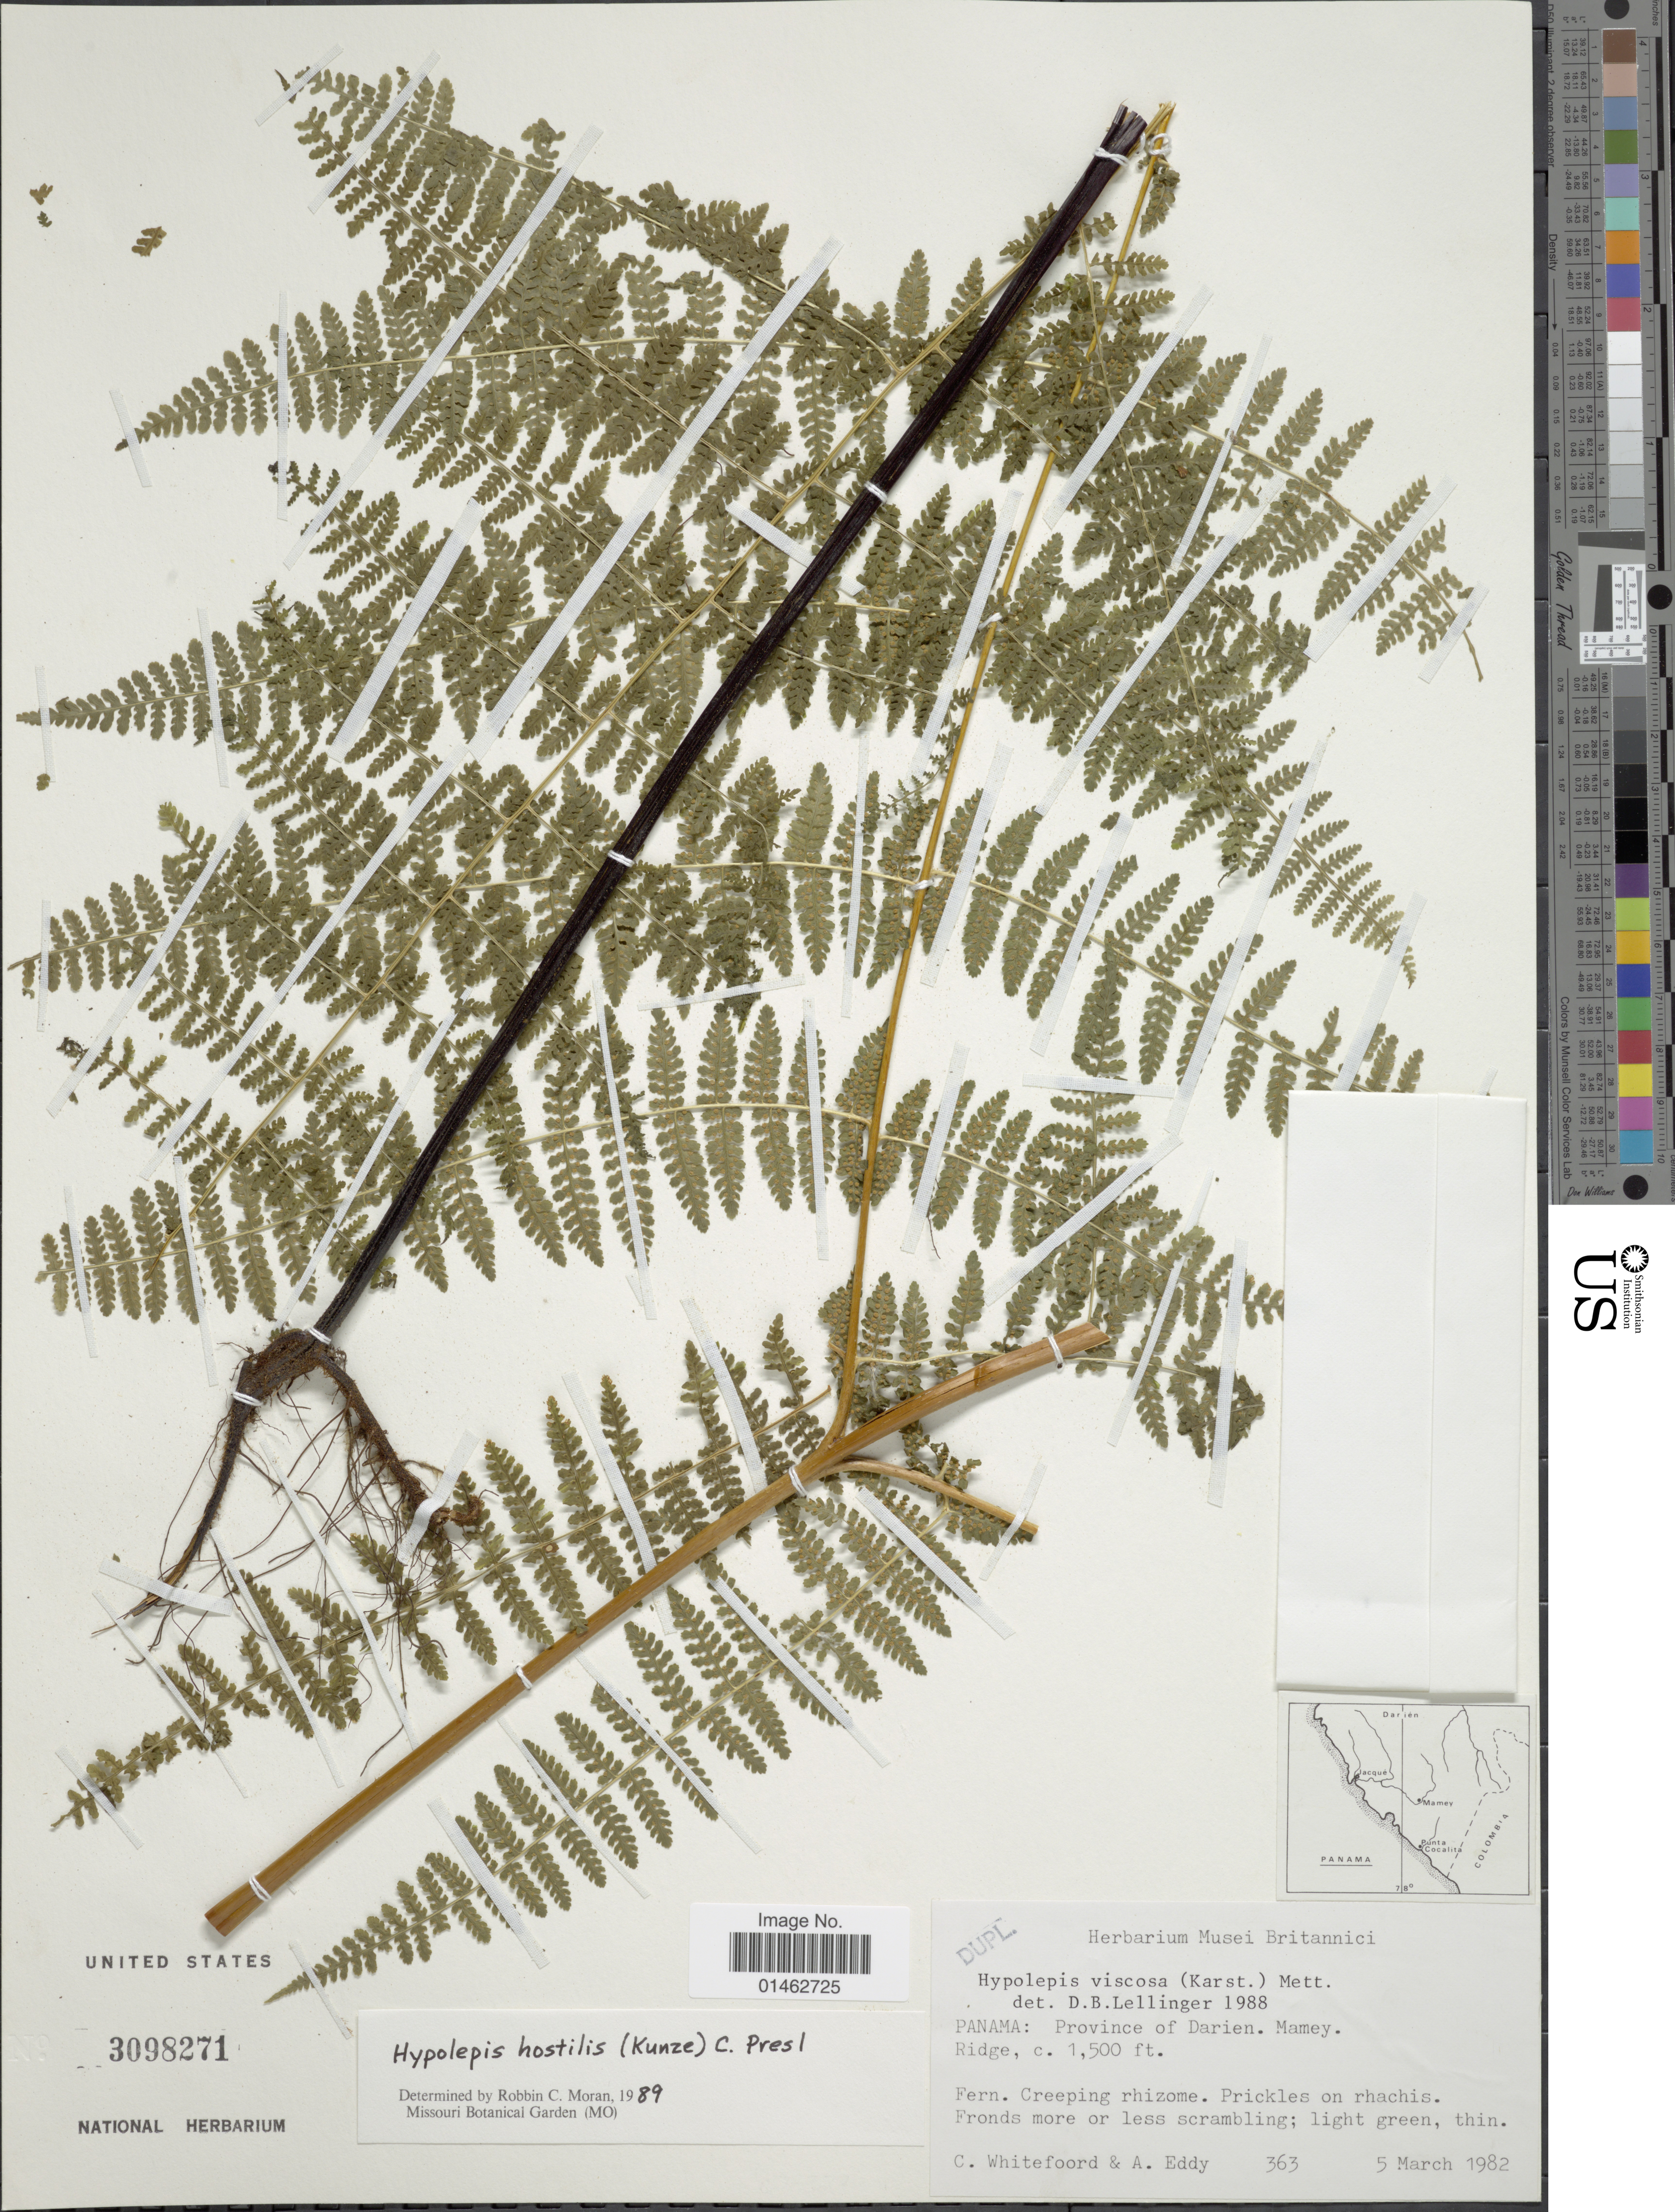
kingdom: Plantae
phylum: Tracheophyta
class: Polypodiopsida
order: Polypodiales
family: Dennstaedtiaceae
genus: Hypolepis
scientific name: Hypolepis hostilis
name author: (Kunze) C. Presl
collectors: C. Whitefoord & A. Eddy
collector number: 363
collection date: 1982-03-05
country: Panama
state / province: Darién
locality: Mamey Ridge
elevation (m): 457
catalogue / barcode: US 3098271